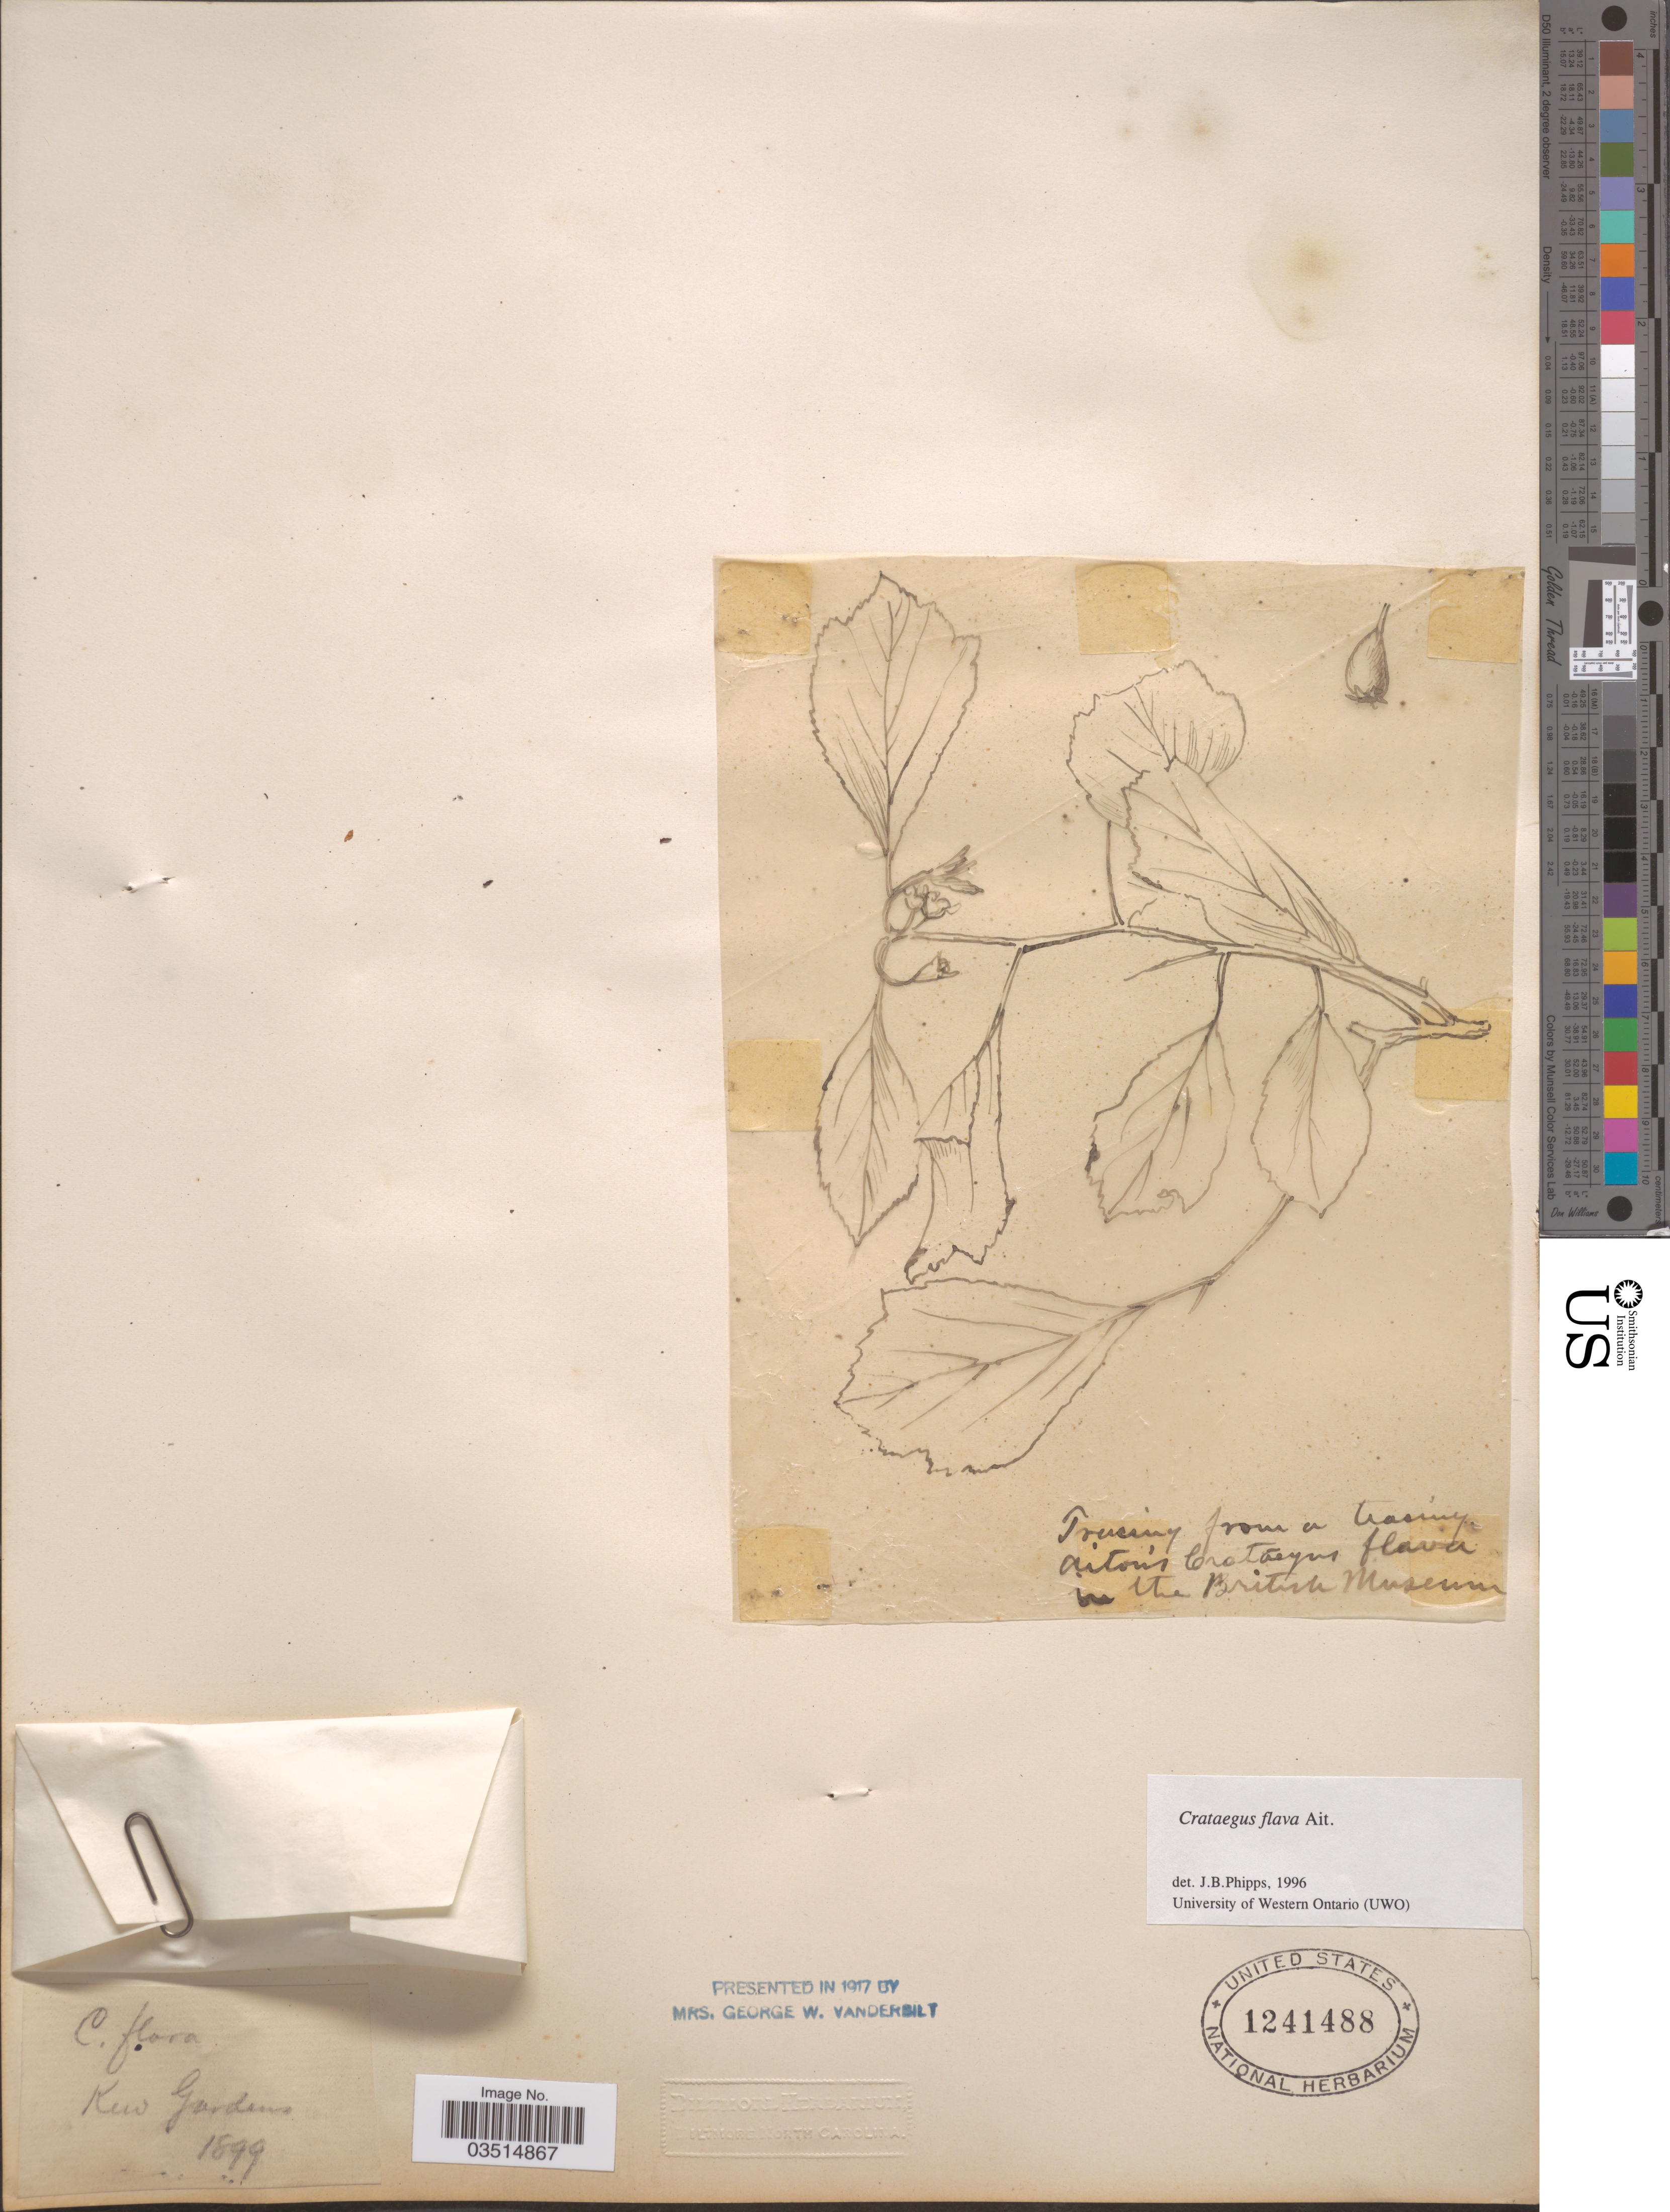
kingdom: Plantae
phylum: Tracheophyta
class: Magnoliopsida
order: Rosales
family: Rosaceae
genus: Crataegus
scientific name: Crataegus flava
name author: Aiton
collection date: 1899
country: United Kingdom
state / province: England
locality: Kew Gardens.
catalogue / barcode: US 1241488